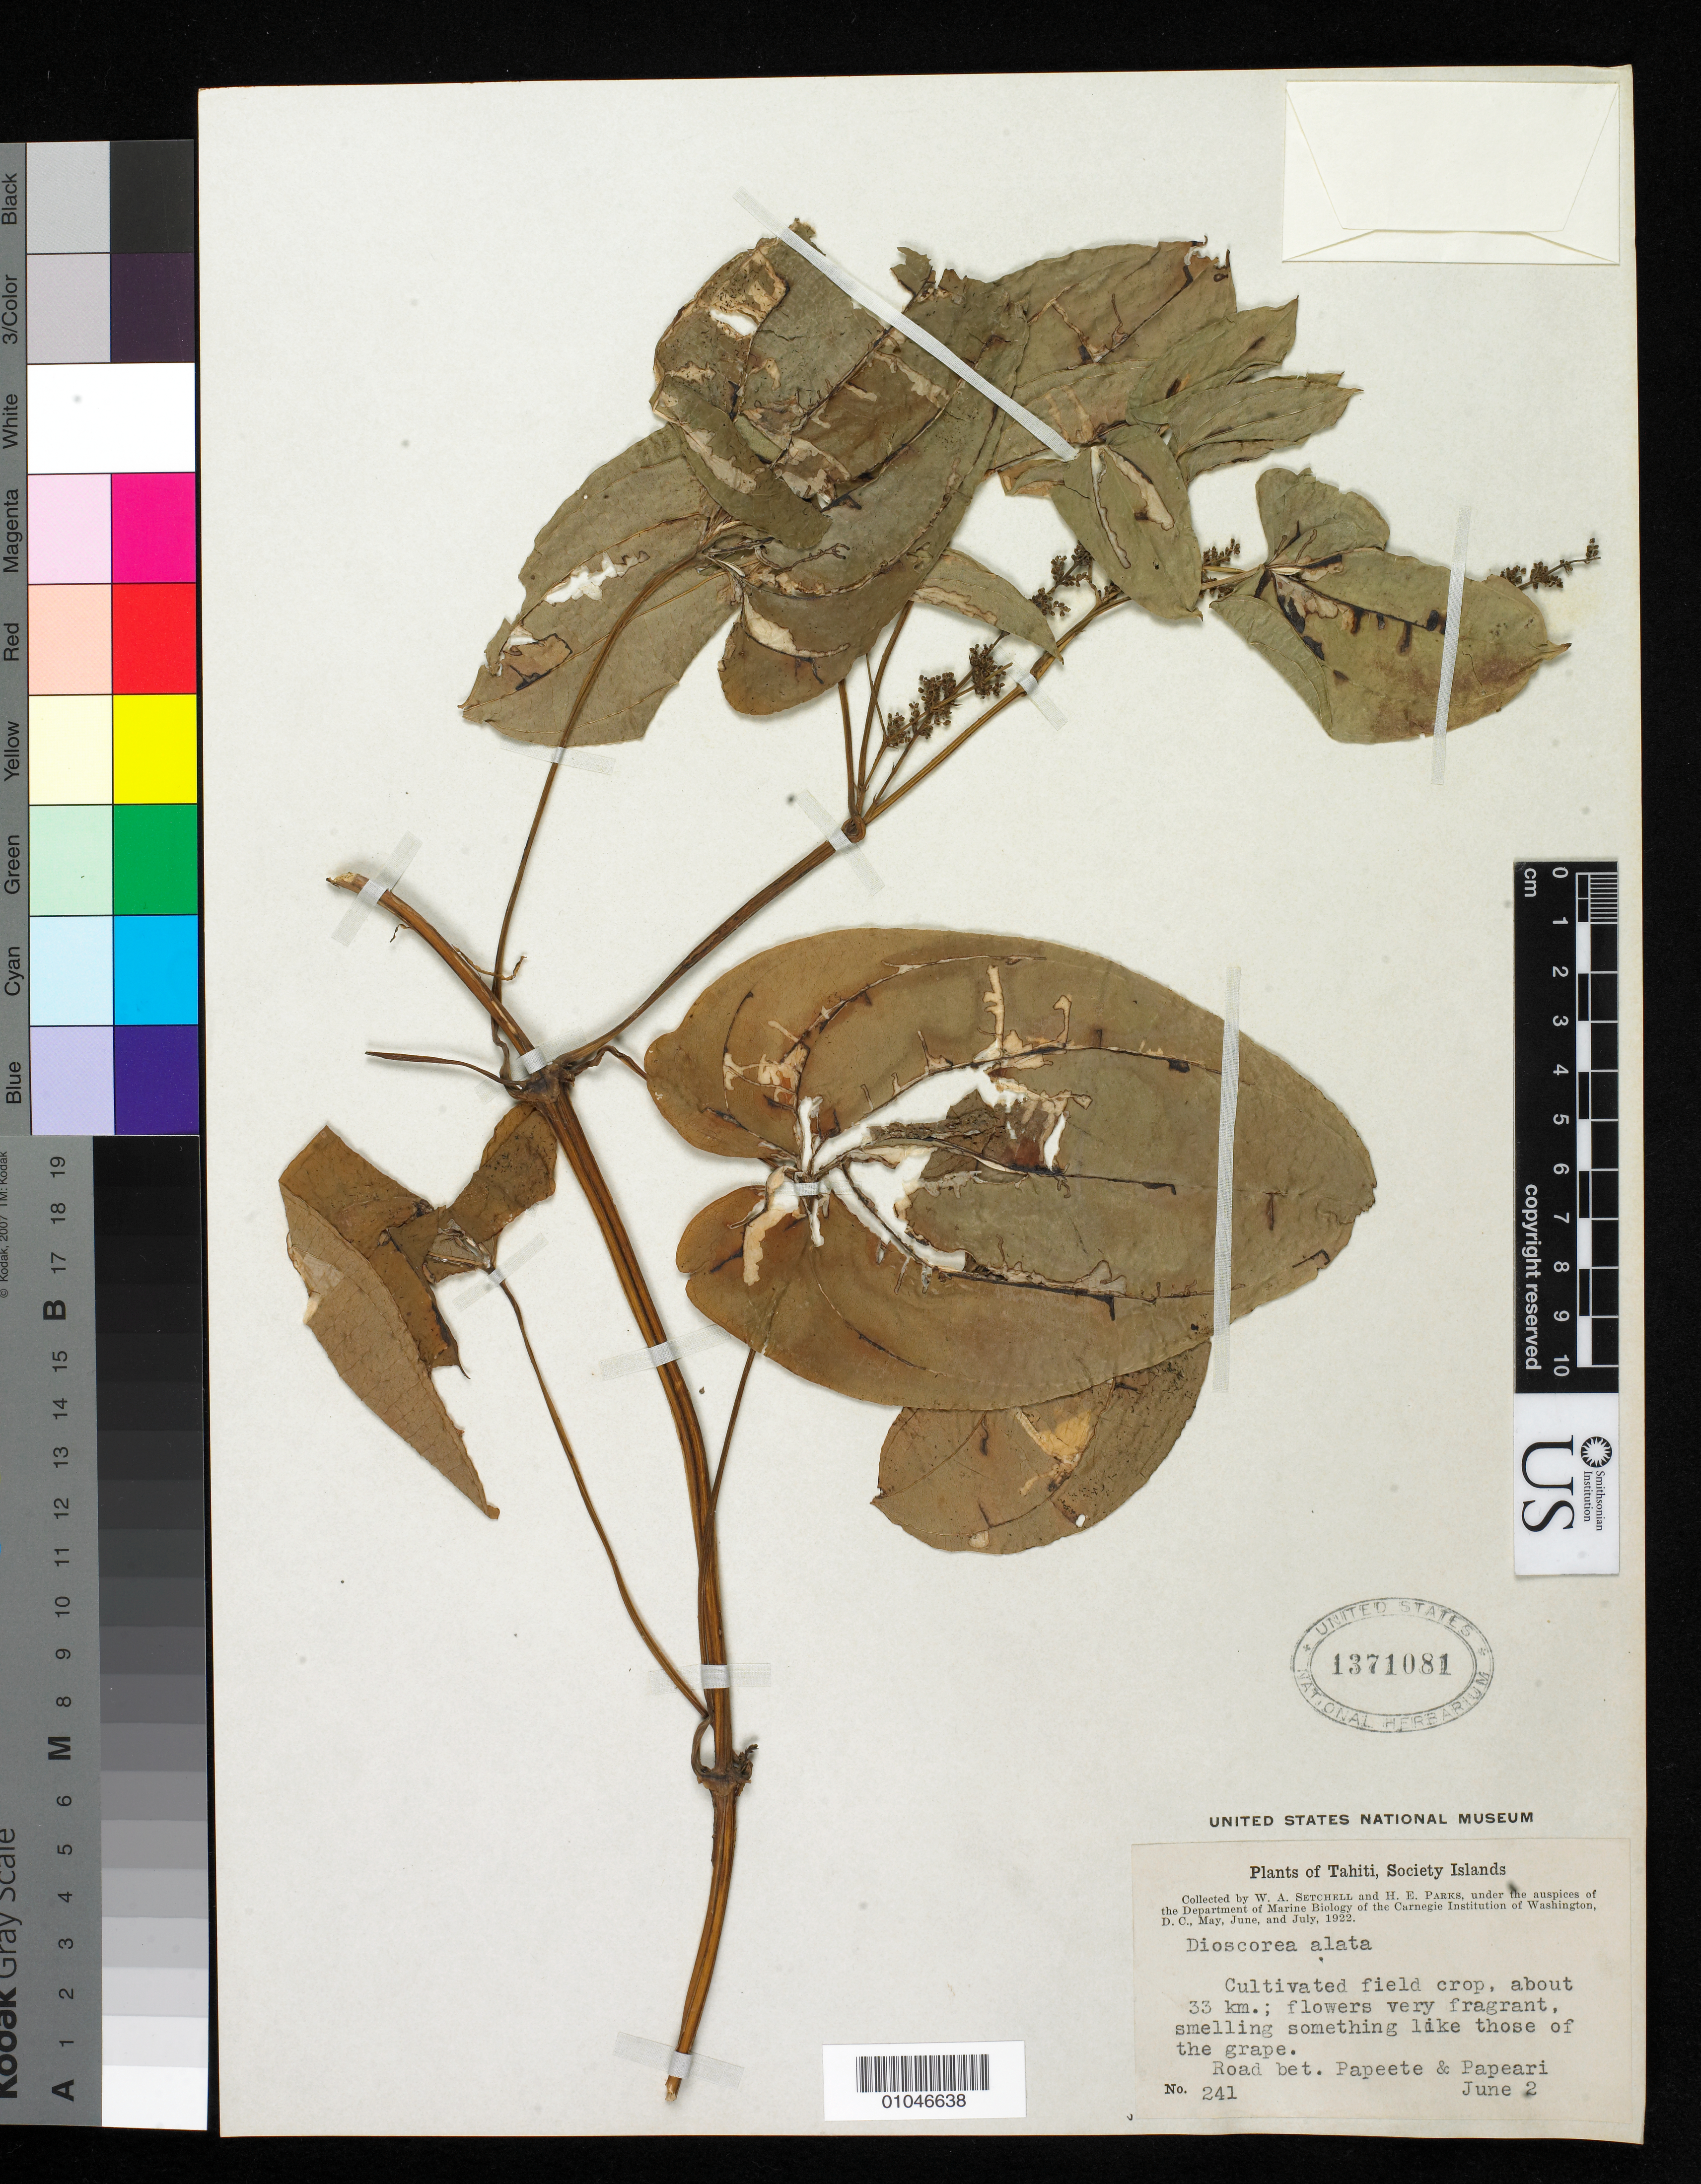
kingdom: Plantae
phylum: Tracheophyta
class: Liliopsida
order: Dioscoreales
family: Dioscoreaceae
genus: Dioscorea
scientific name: Dioscorea alata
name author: L.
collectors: W. Setchell & H. Park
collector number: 241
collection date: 1922-06-02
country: French Polynesia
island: Tahiti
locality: road between Papeete and Papeari, Tahiti, Society Islands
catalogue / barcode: US 1371081